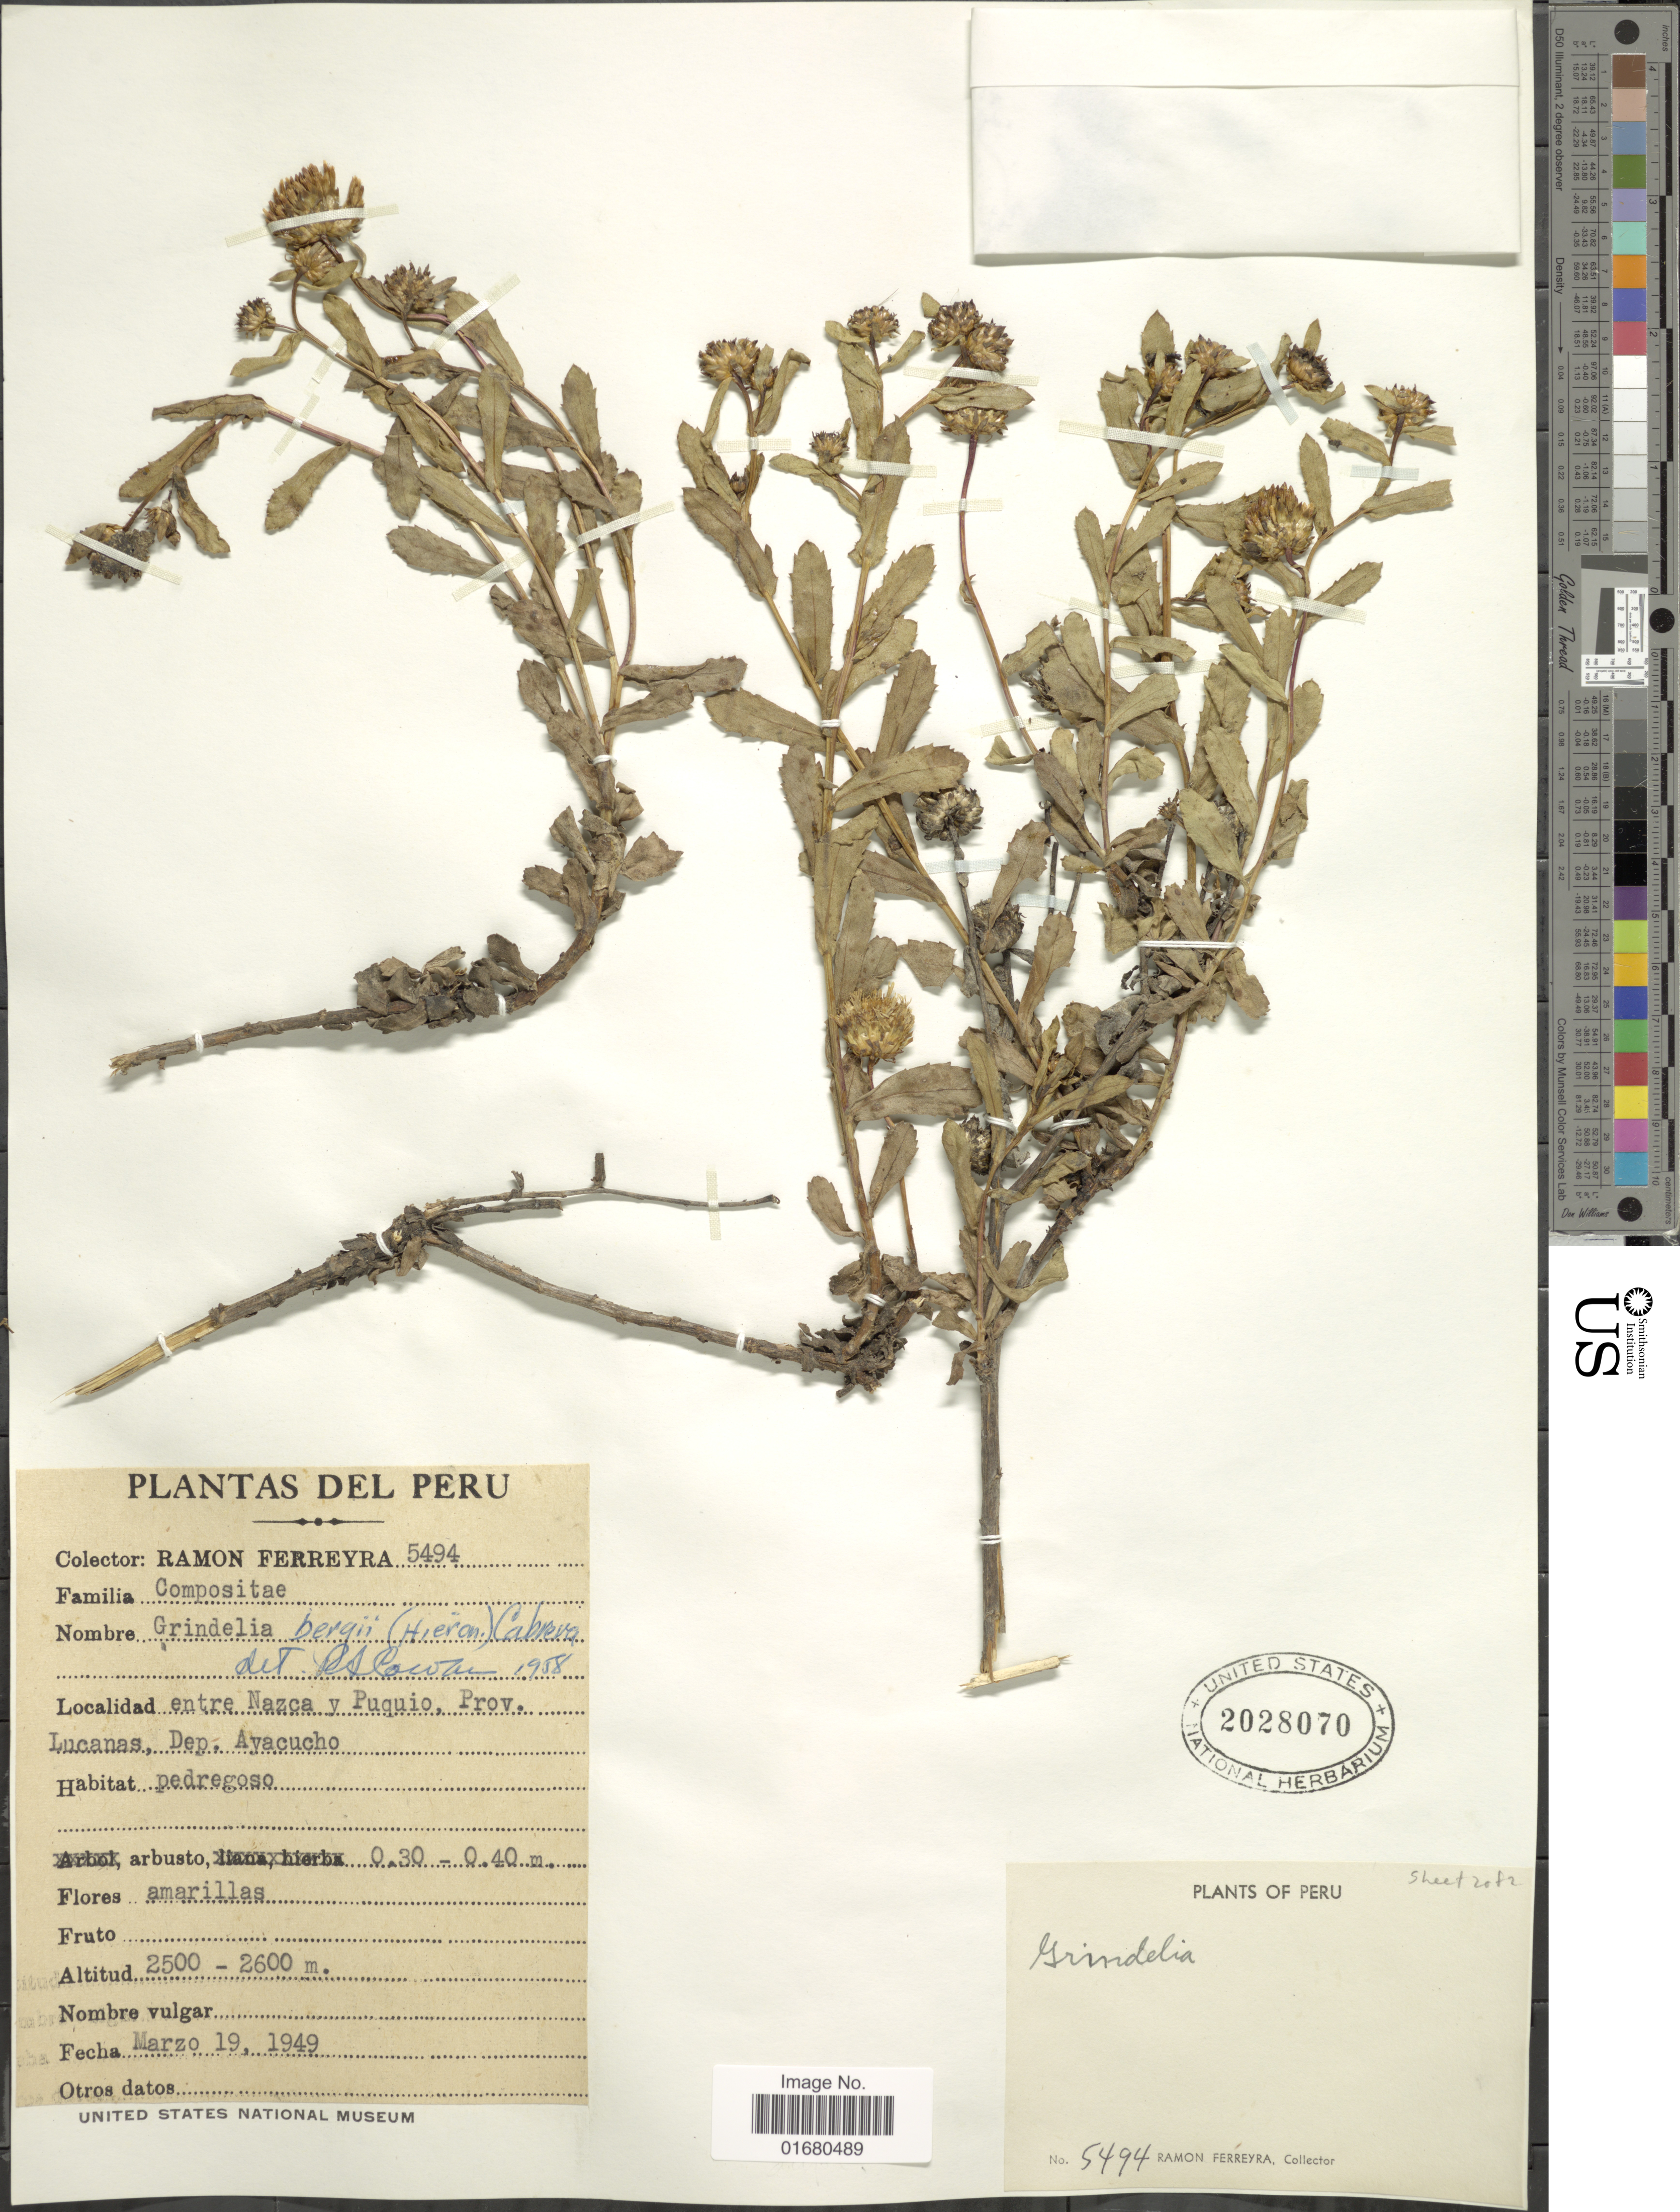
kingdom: Plantae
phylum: Tracheophyta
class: Magnoliopsida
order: Asterales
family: Asteraceae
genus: Grindelia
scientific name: Grindelia brachystephana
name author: Griseb.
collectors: R. A. Ferreyra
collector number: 5494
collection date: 1949-03-19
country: Peru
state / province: Ayacucho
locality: Entre Nazca y Paquio, Prov. Lucanas, Dept. Ayacucho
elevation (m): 2500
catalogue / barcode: US 2028070